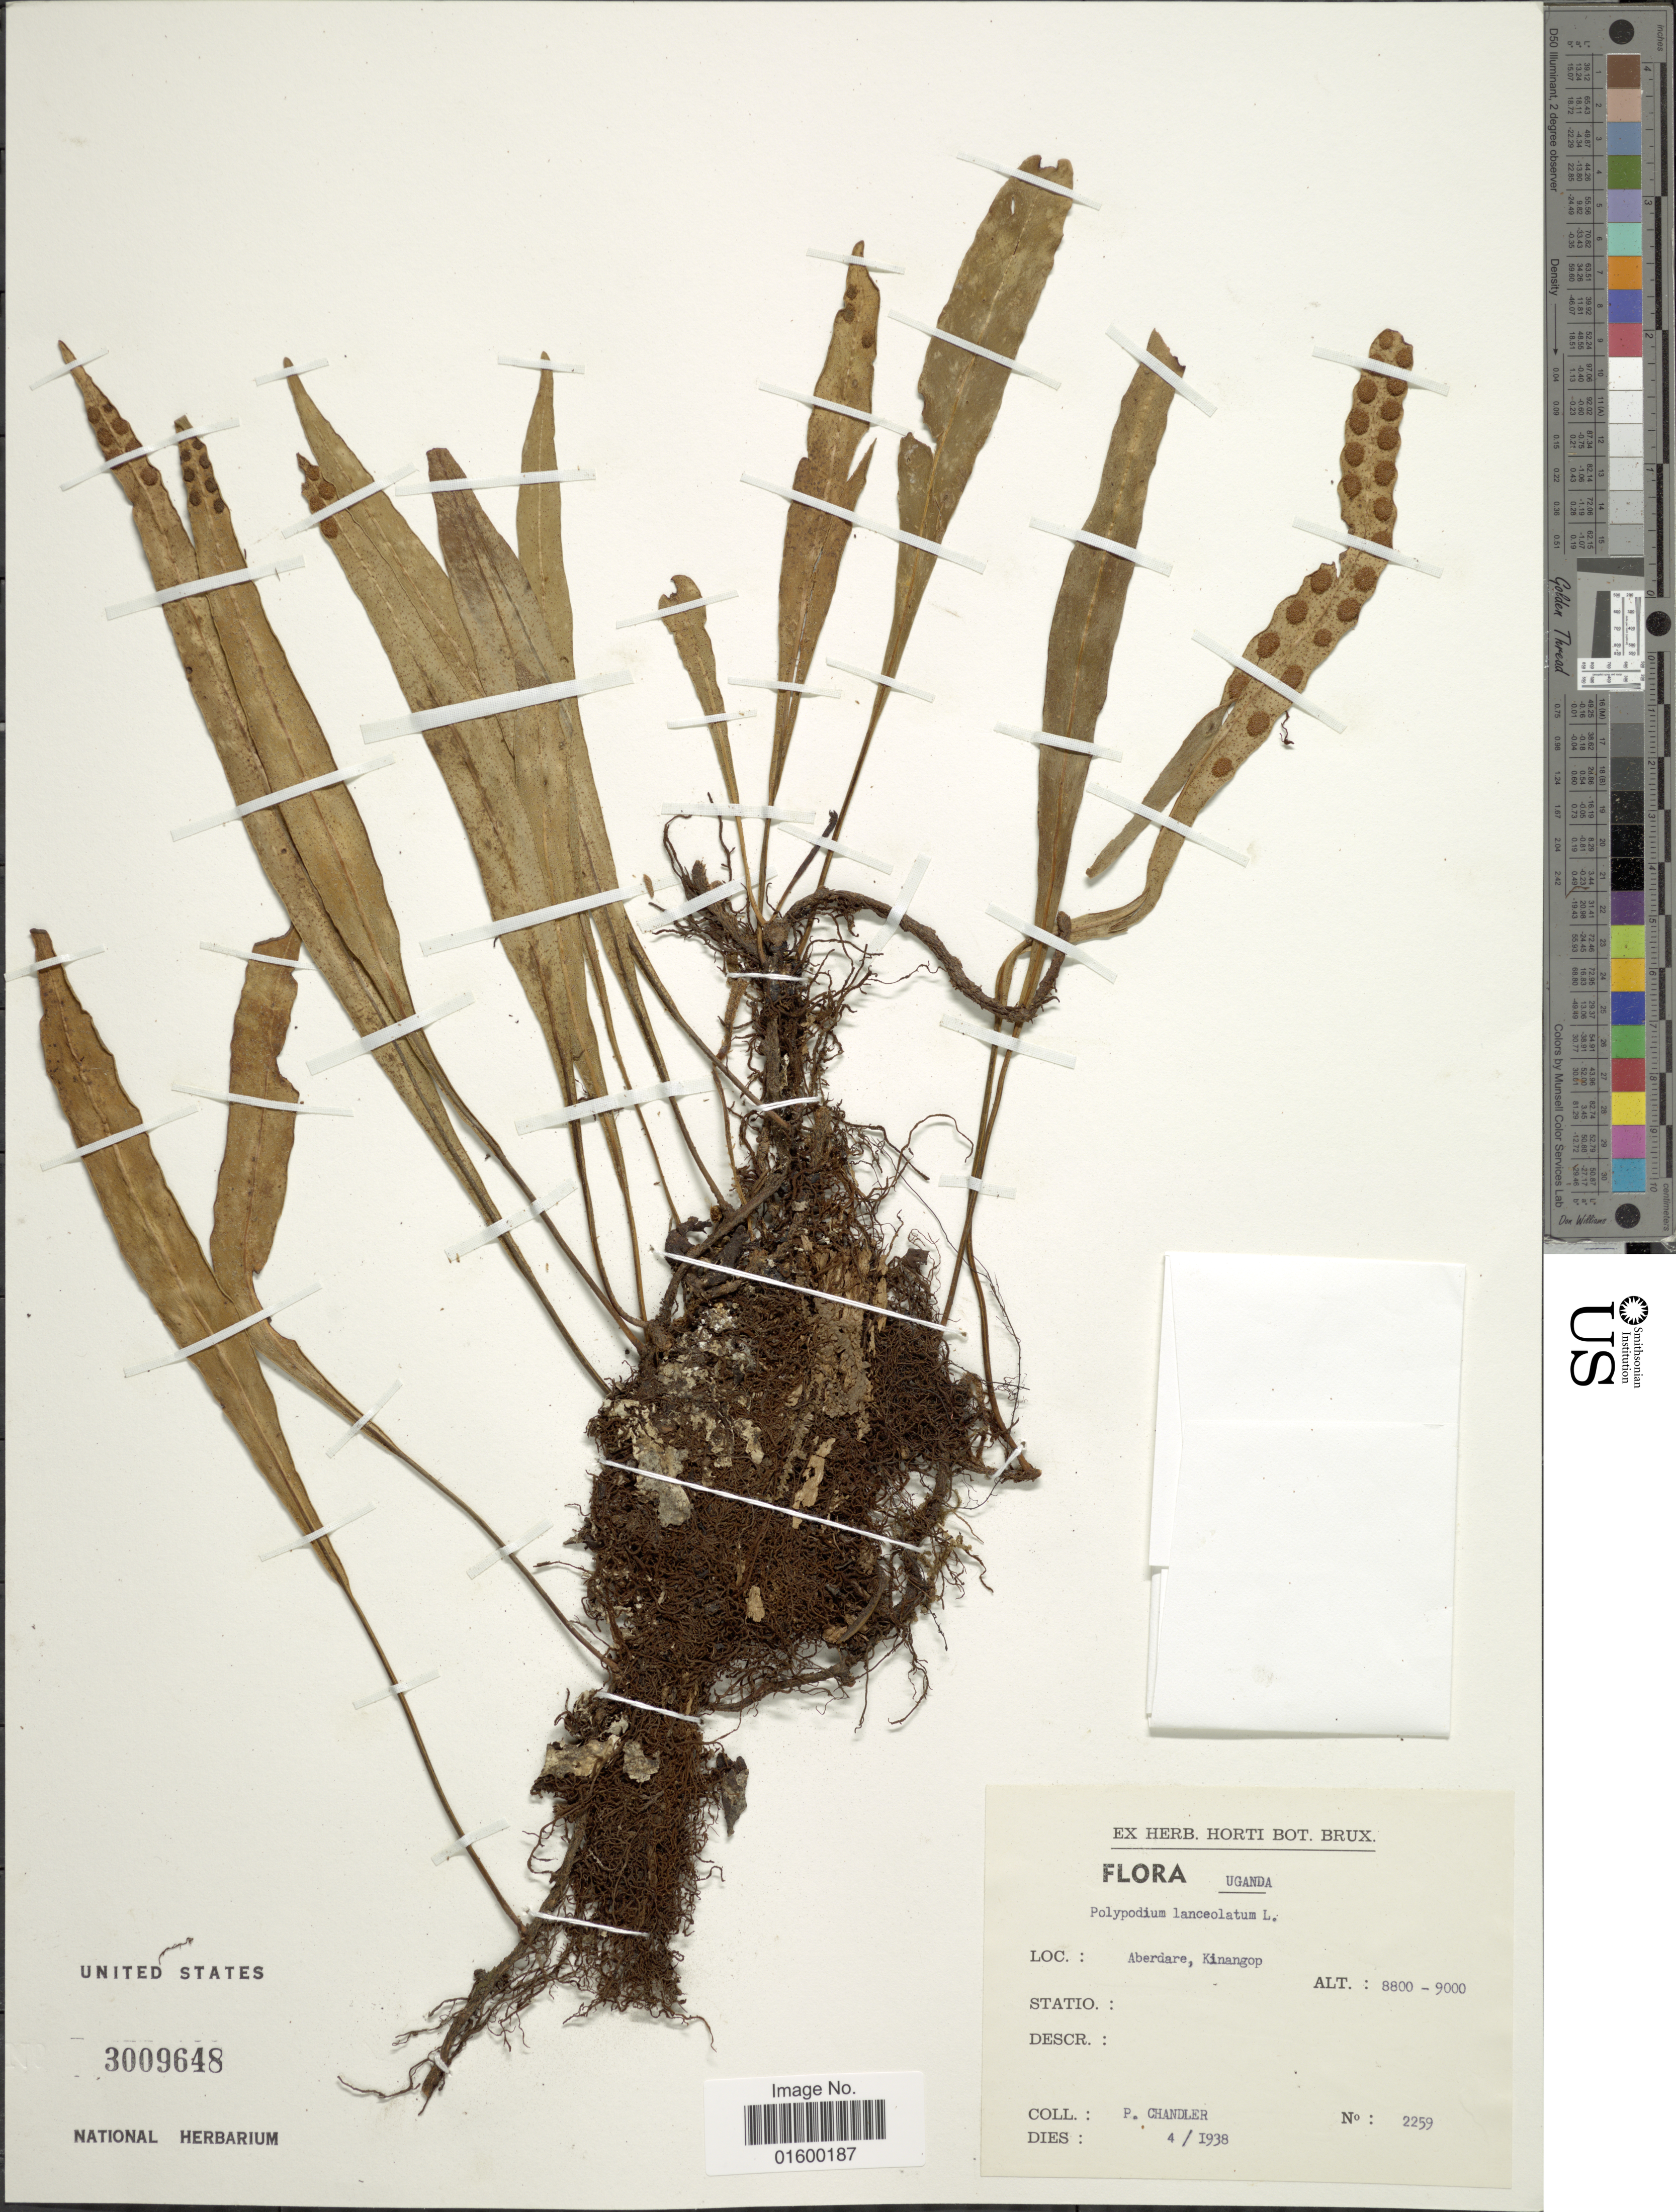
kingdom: Plantae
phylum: Tracheophyta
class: Polypodiopsida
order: Polypodiales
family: Polypodiaceae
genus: Pleopeltis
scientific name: Pleopeltis macrocarpa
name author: (Bory ex Willd.) Kaulf.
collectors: P. Chandler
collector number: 2259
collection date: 1938-04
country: Uganda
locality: Aberdare, Kinangop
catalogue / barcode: US 3009648